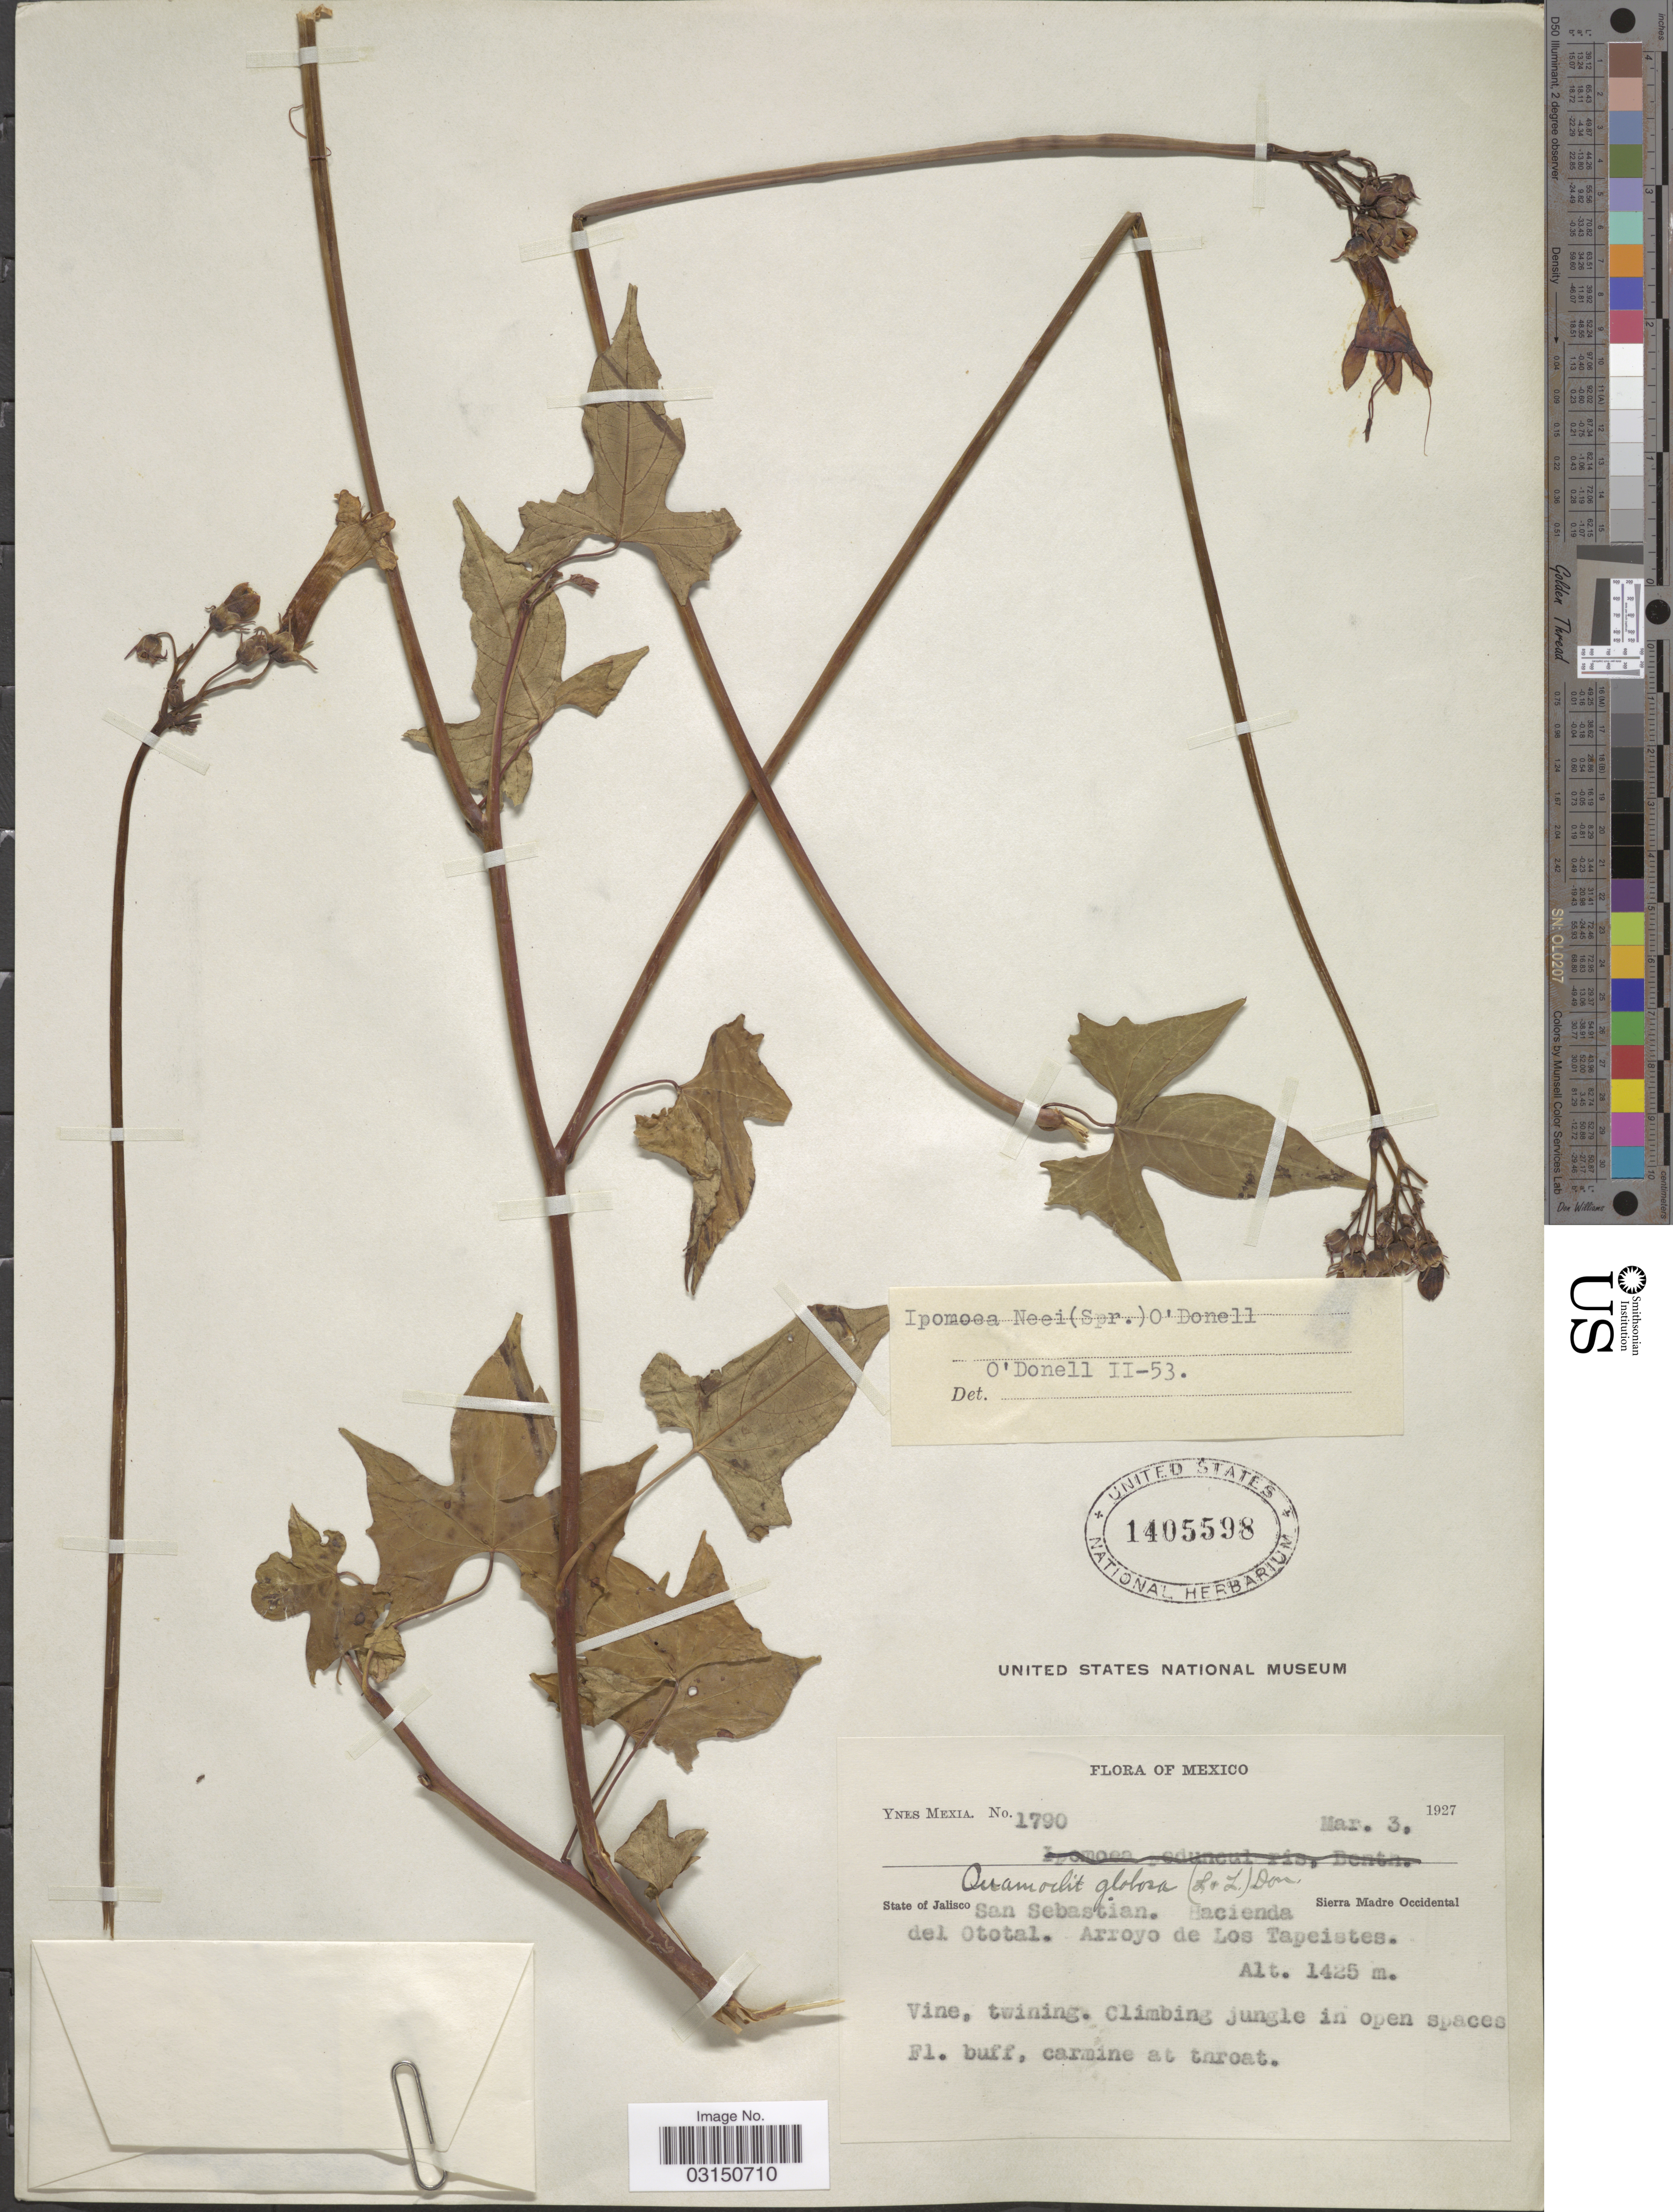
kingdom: Plantae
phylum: Tracheophyta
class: Magnoliopsida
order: Solanales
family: Convolvulaceae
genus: Ipomoea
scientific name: Ipomoea neei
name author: (Spreng.) O'Donell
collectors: Y. Mexia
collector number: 1790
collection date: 1927-03-03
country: Mexico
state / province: Jalisco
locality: San Sebastian. Hacienda del Ototal. Arroyo de Los Tapeistes.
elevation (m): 1425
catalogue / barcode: US 1405598